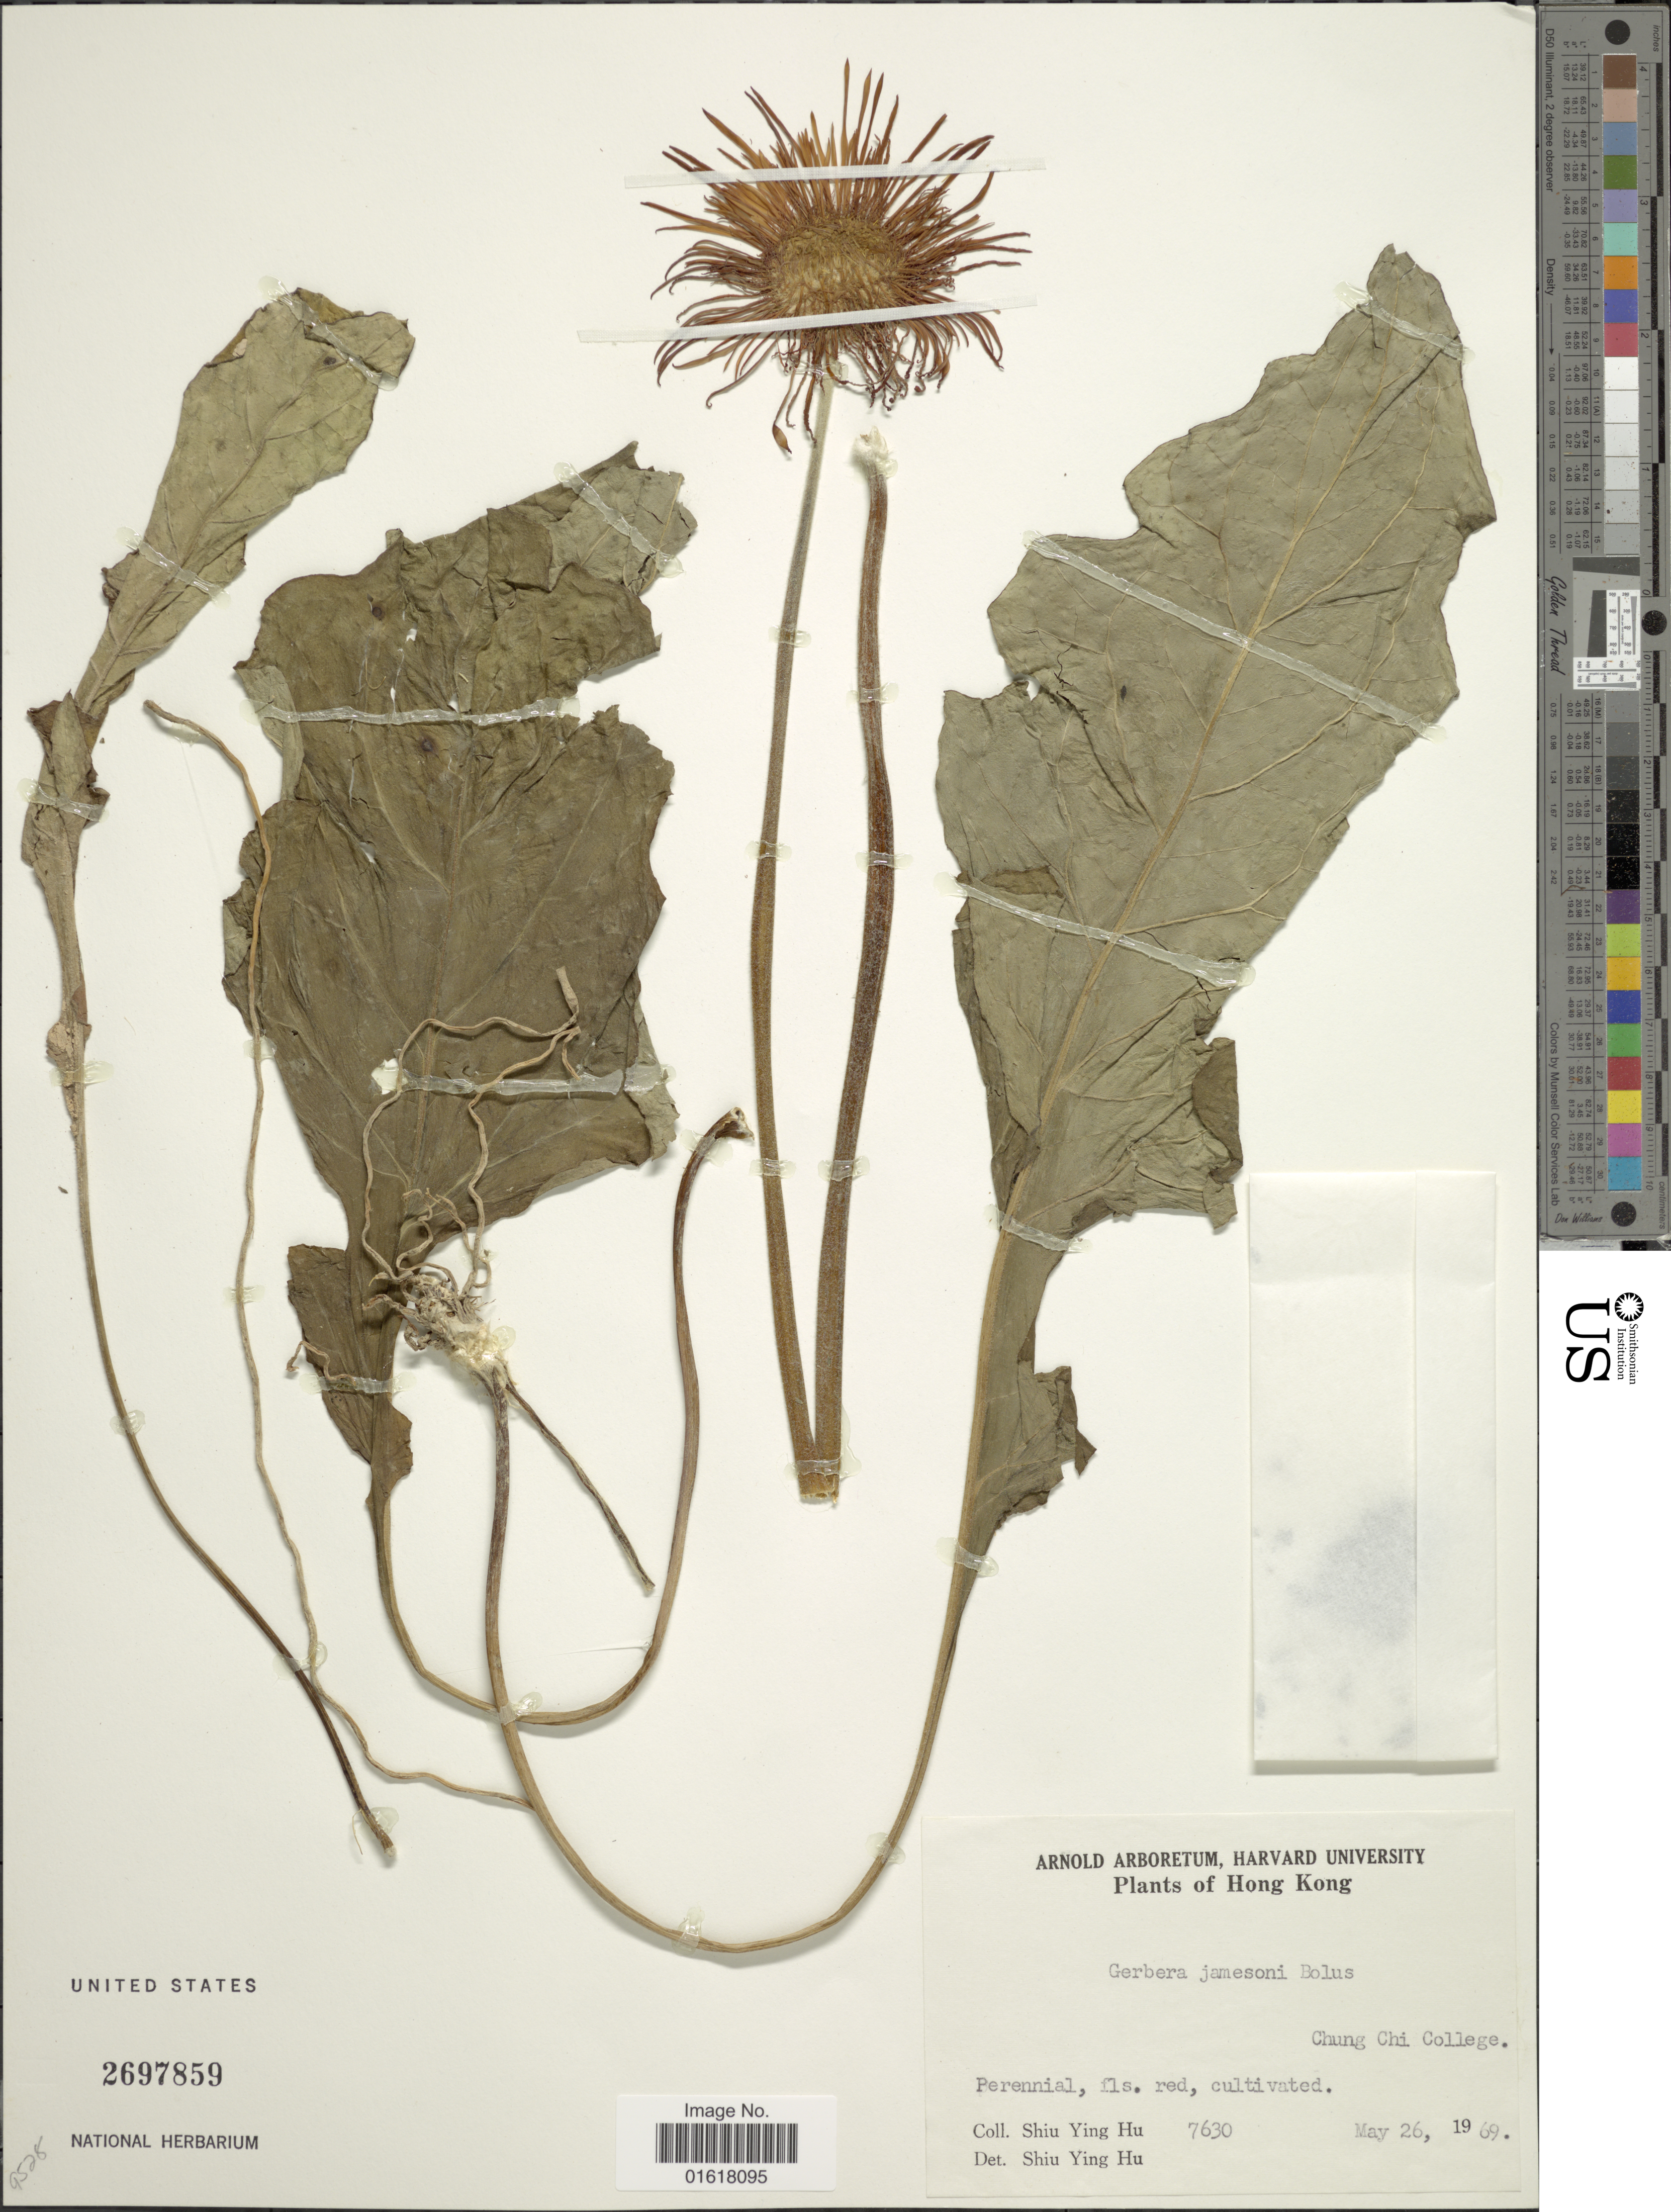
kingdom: Plantae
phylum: Tracheophyta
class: Magnoliopsida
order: Asterales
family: Asteraceae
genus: Gerbera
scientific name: Gerbera jamesonii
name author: Bolus ex Hook. f.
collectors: S. Y. Hu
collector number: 7630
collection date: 1969-05-26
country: China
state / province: Hong Kong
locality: Chung Chi College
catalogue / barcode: US 2697859